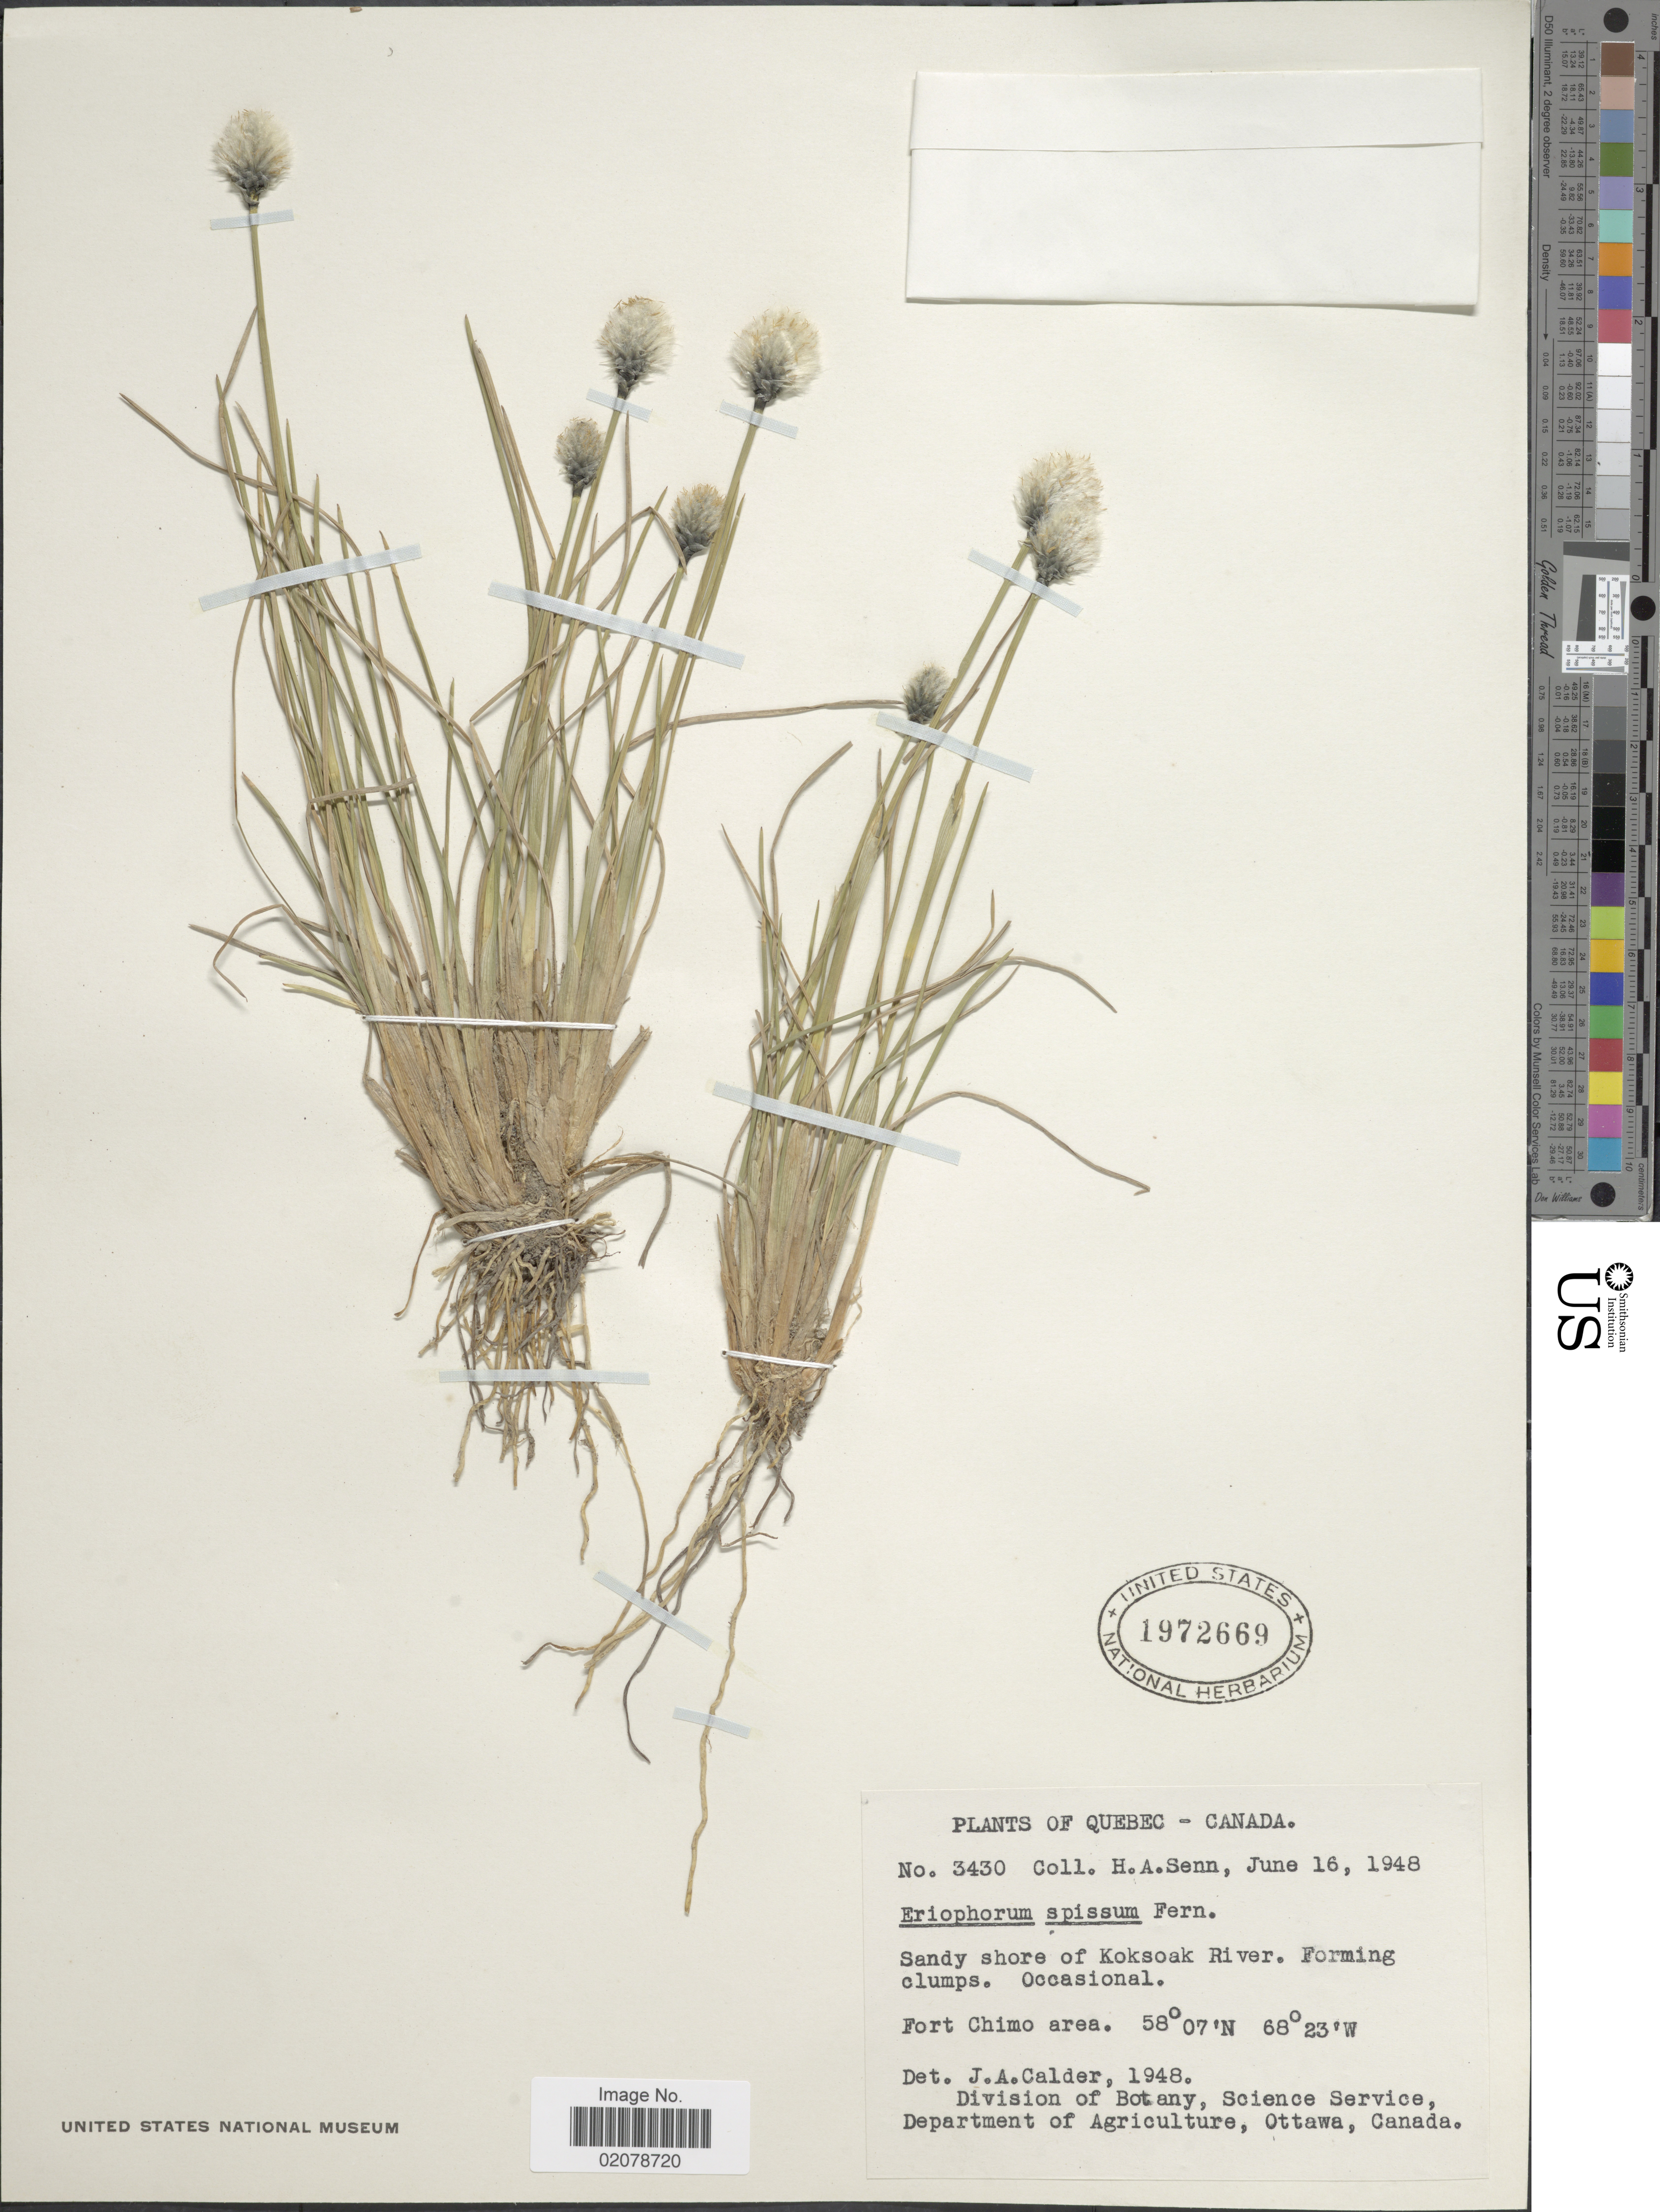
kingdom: Plantae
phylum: Tracheophyta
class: Liliopsida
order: Poales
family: Cyperaceae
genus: Eriophorum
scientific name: Eriophorum vaginatum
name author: L.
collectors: H. Senn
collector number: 3430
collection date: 1948-06-16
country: Canada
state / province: Quebec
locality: Koksoak River. Fort Chimo area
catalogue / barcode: US 1972669